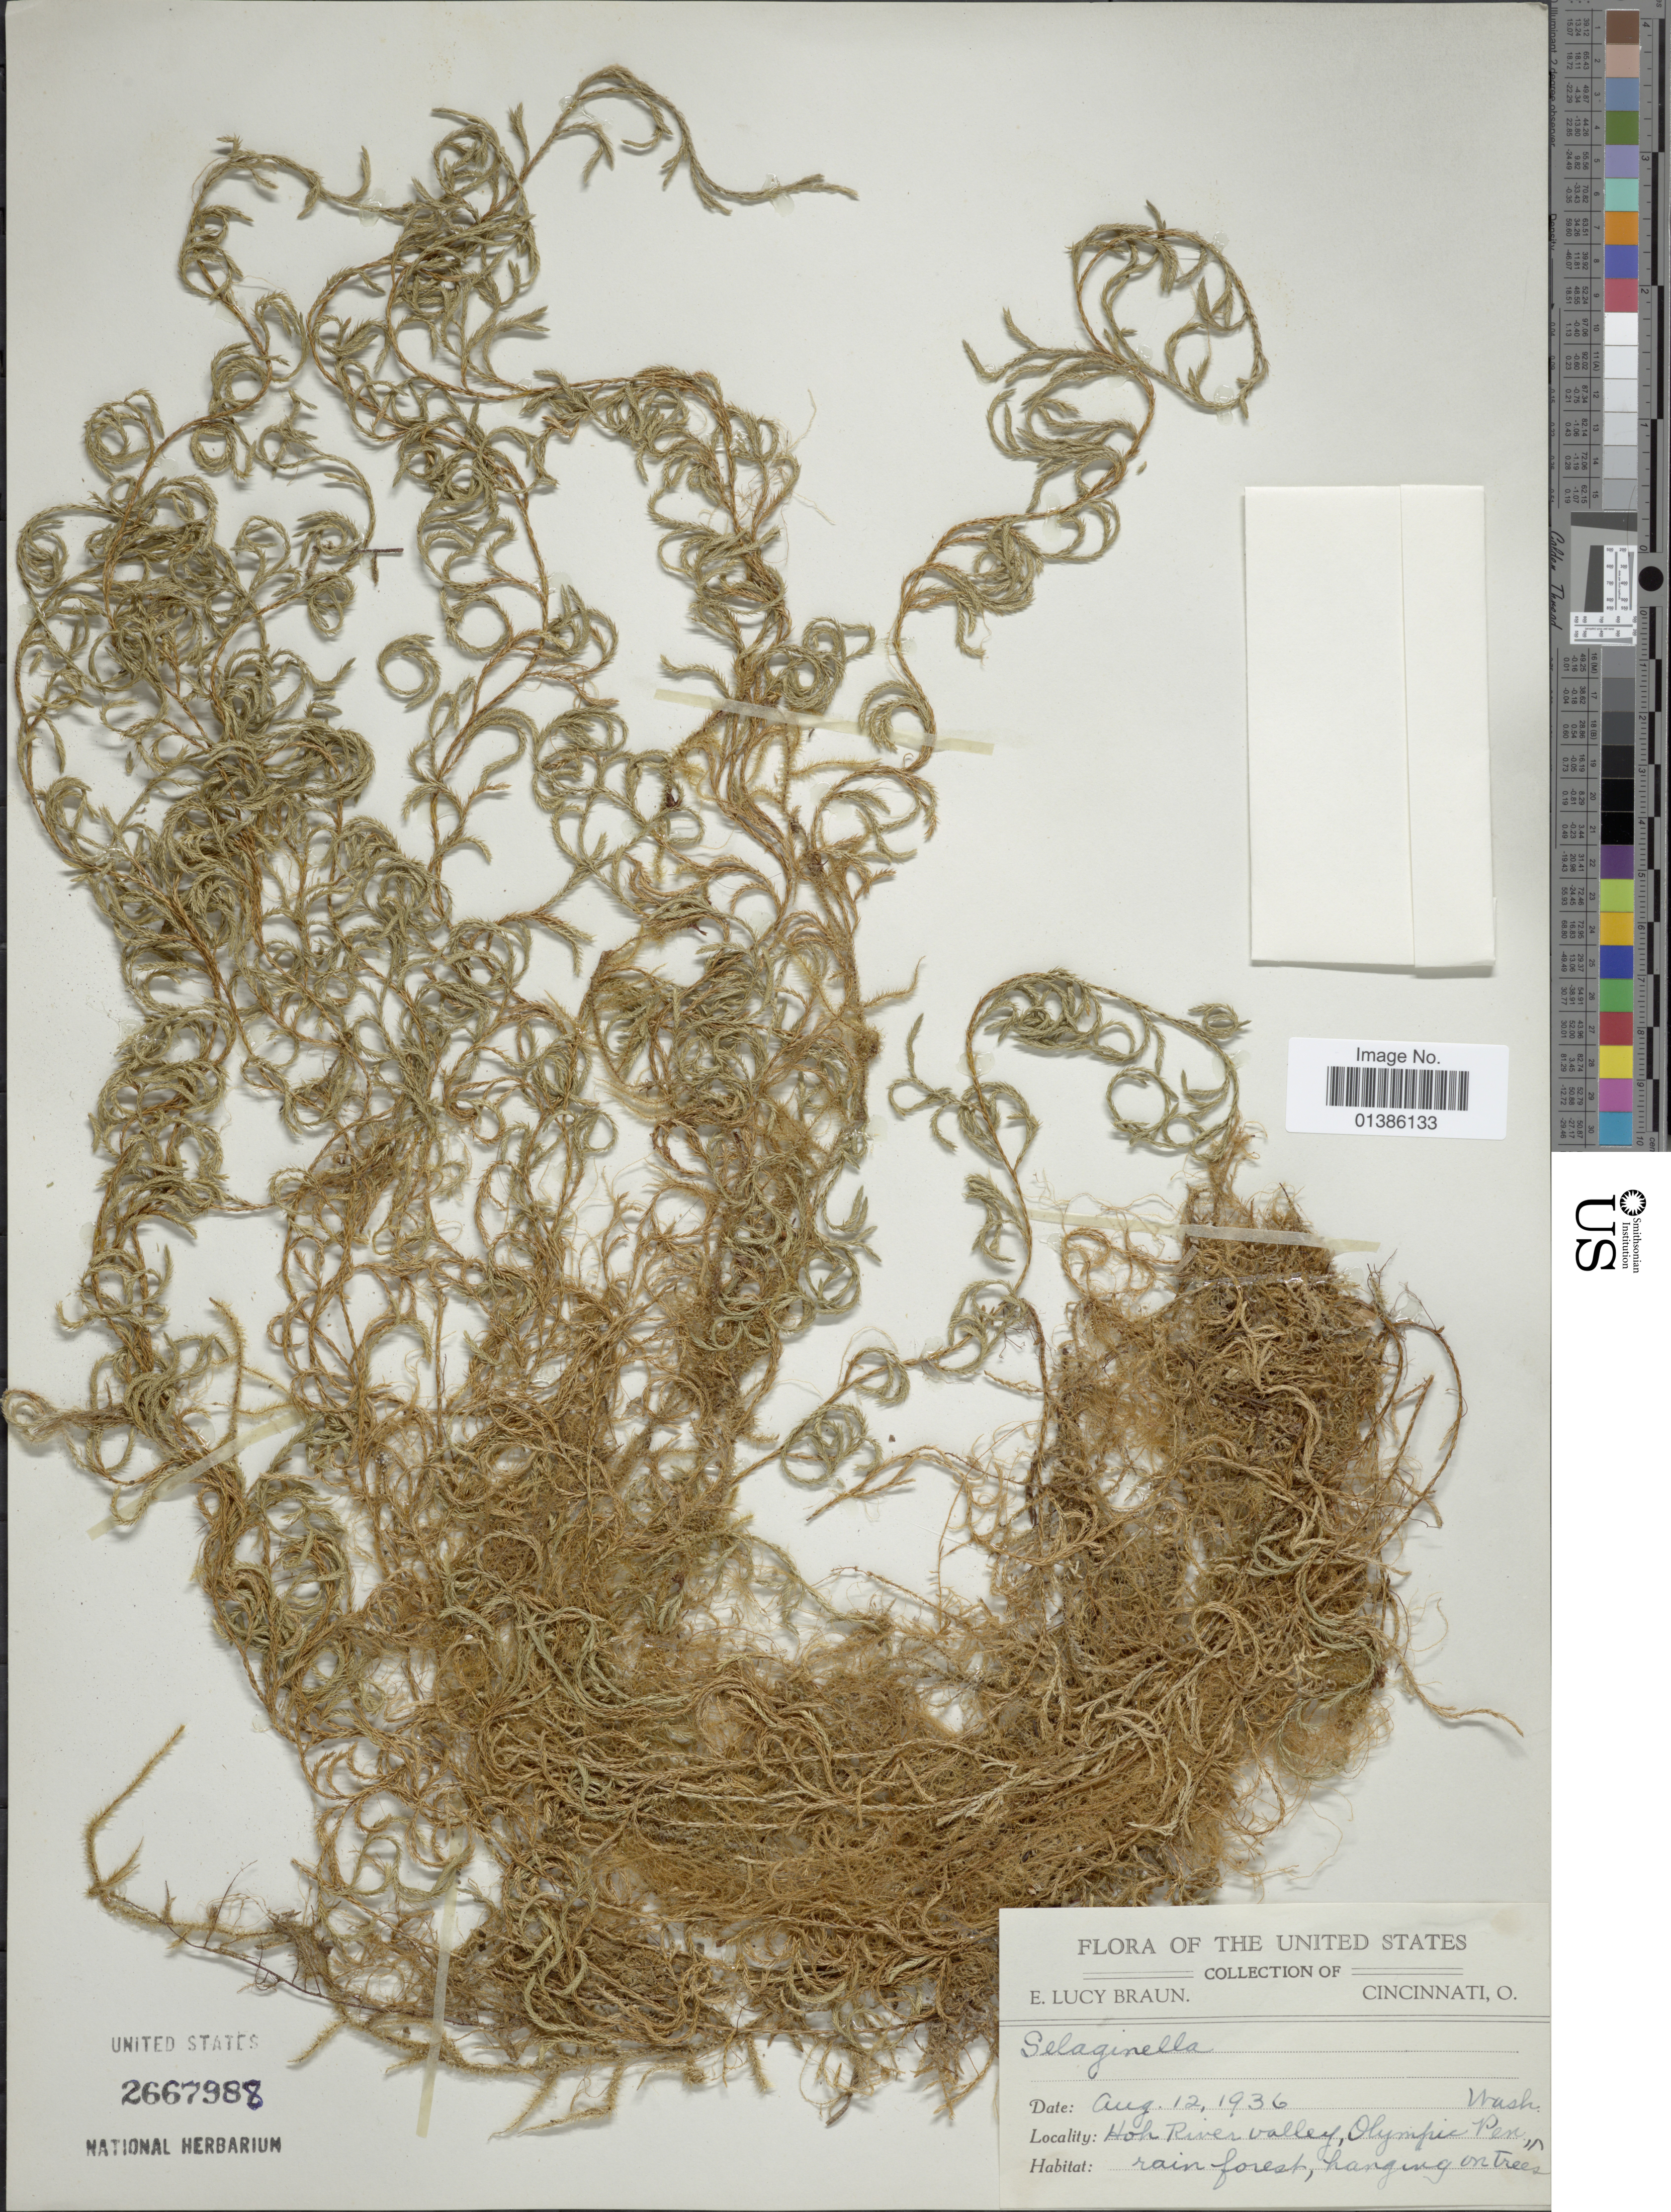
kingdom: Plantae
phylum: Tracheophyta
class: Lycopodiopsida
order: Selaginellales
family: Selaginellaceae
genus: Selaginella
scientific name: Selaginella oregana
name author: D.C. Eaton ex S. Watson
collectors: E. L. Braun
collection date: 1936-08-12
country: United States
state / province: Washington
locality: Cincinnati, O. Hoh River valley, Olympic Pen.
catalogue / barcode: US 2667988